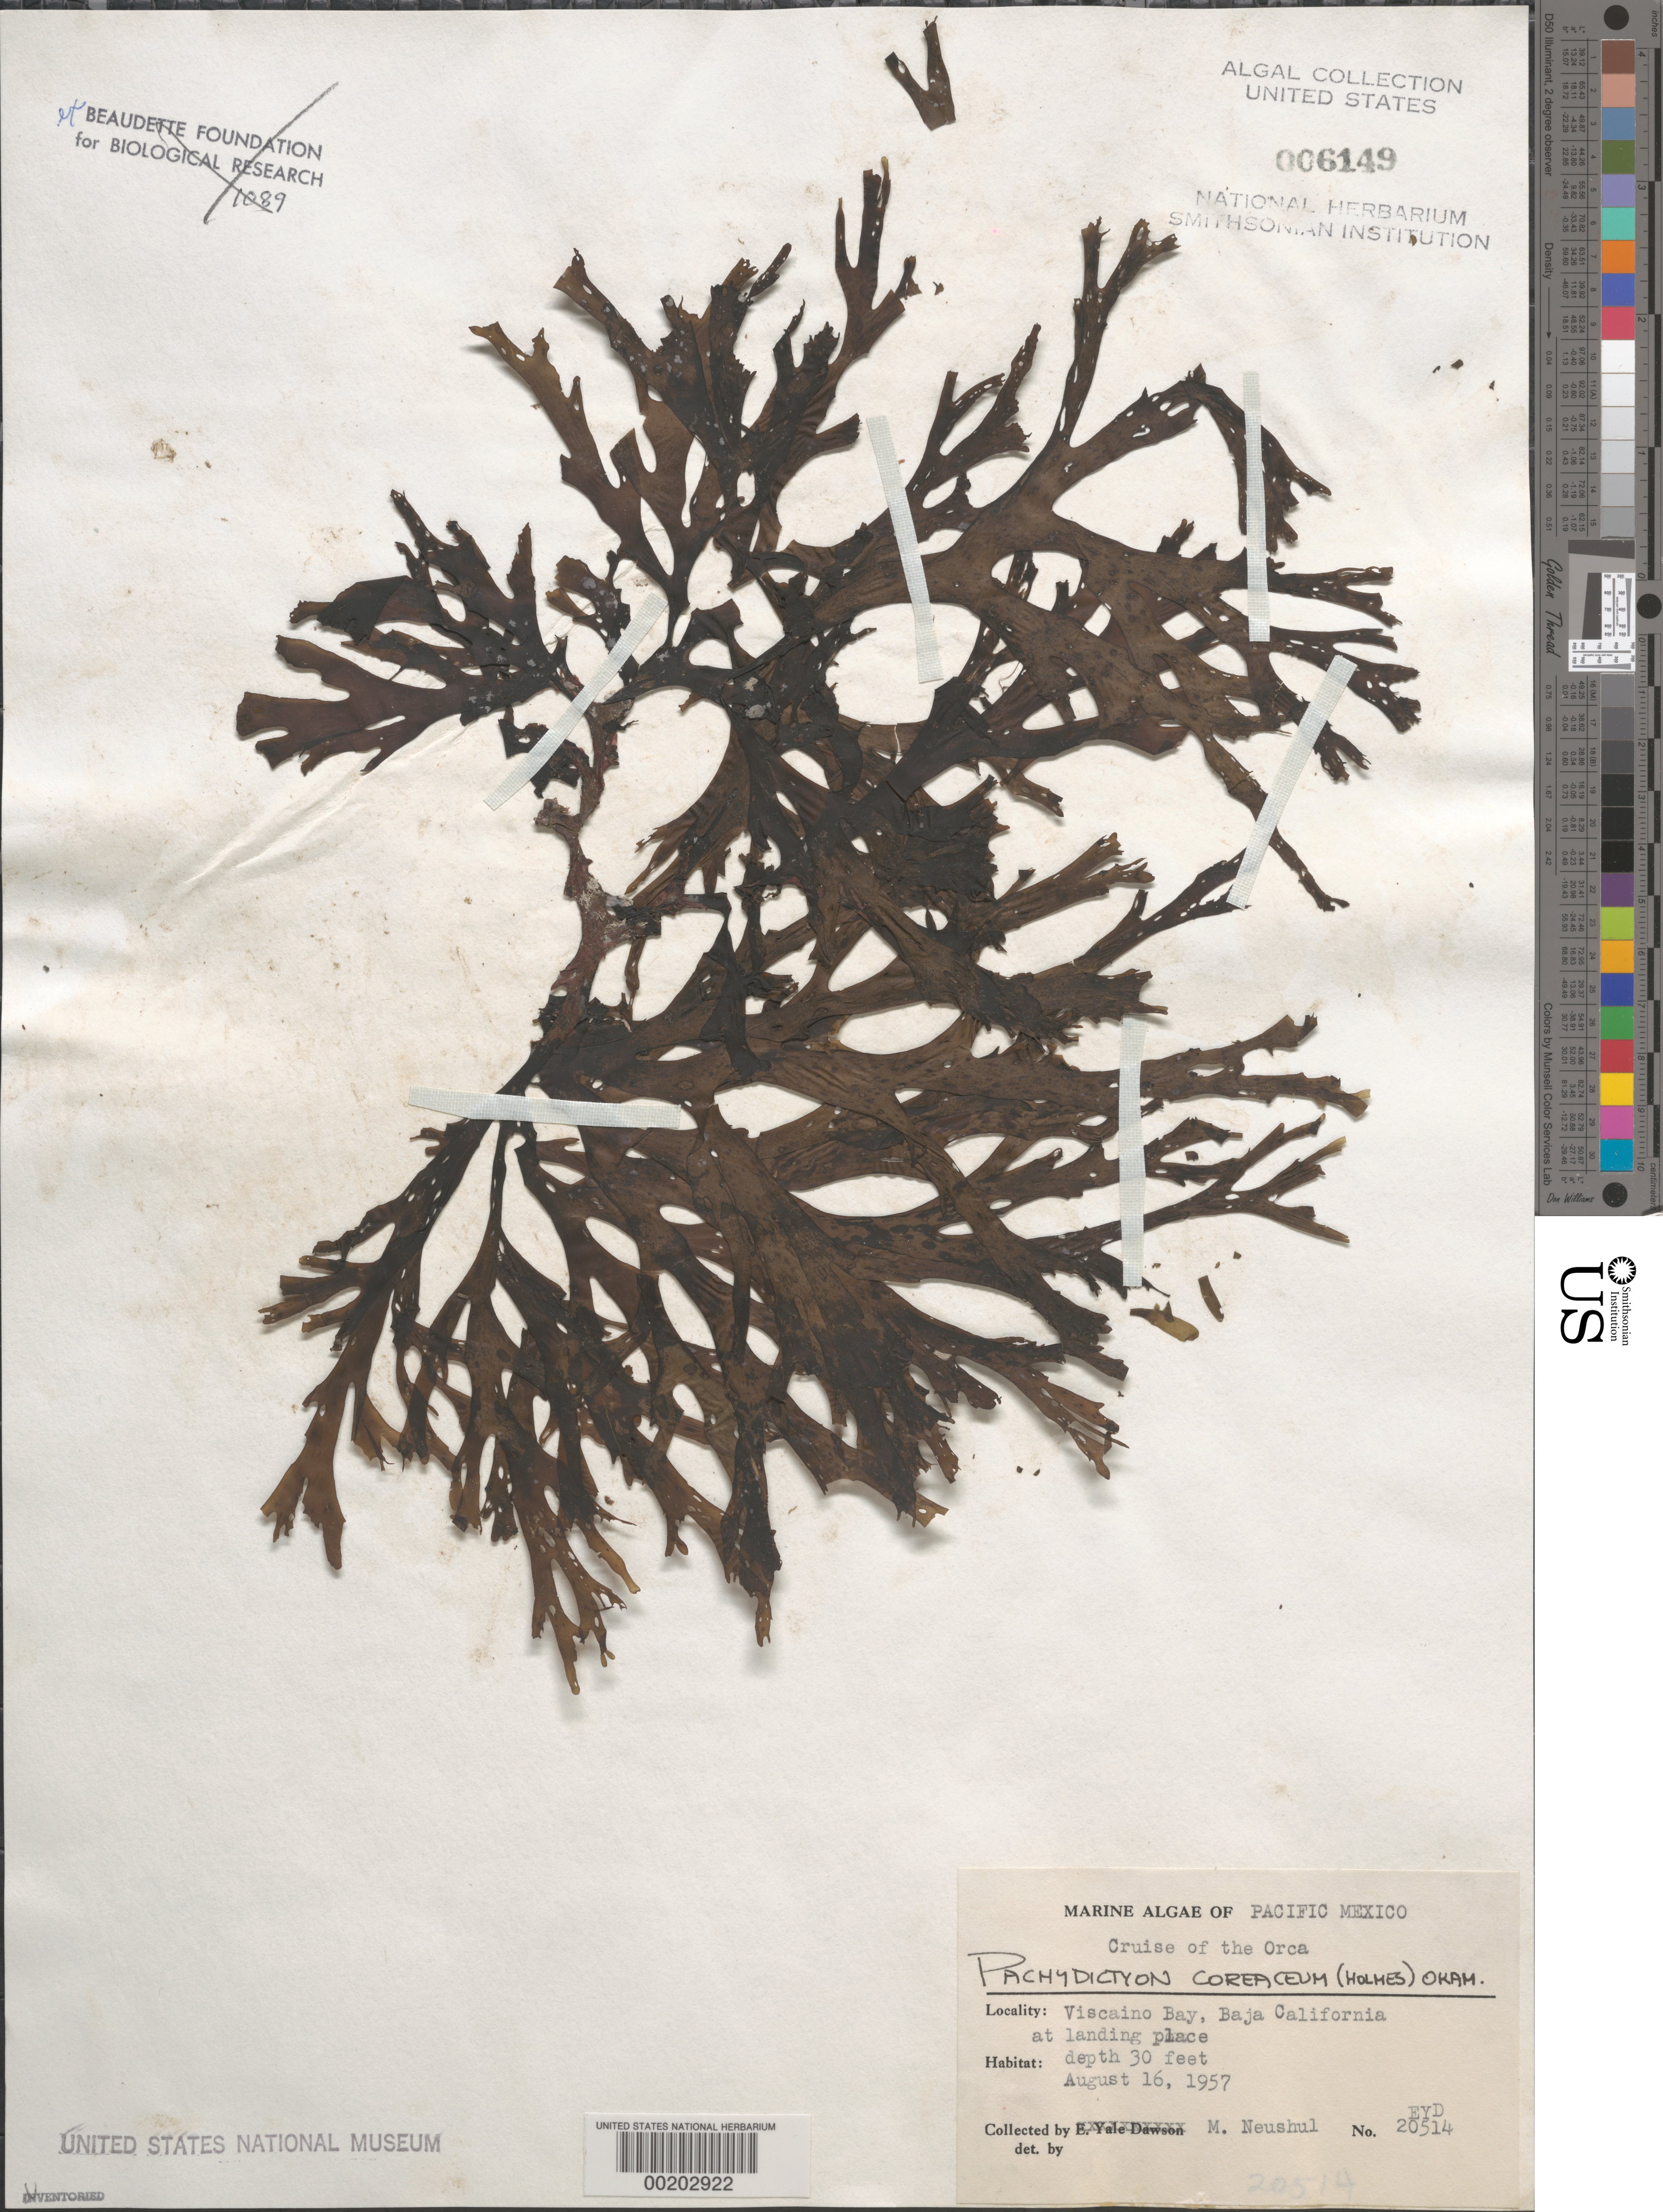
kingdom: Chromista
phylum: Ochrophyta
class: Phaeophyceae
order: Dictyotales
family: Dictyotaceae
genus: Pachydictyon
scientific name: Pachydictyon coriaceum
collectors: M. Neushul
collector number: EYD 20514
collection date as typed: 16 Aug 1957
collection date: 1957-08-16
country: Mexico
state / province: Baja California Norte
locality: Bahia Sebastian Vizcaino (Viscaino Bay)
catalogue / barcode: US 6149